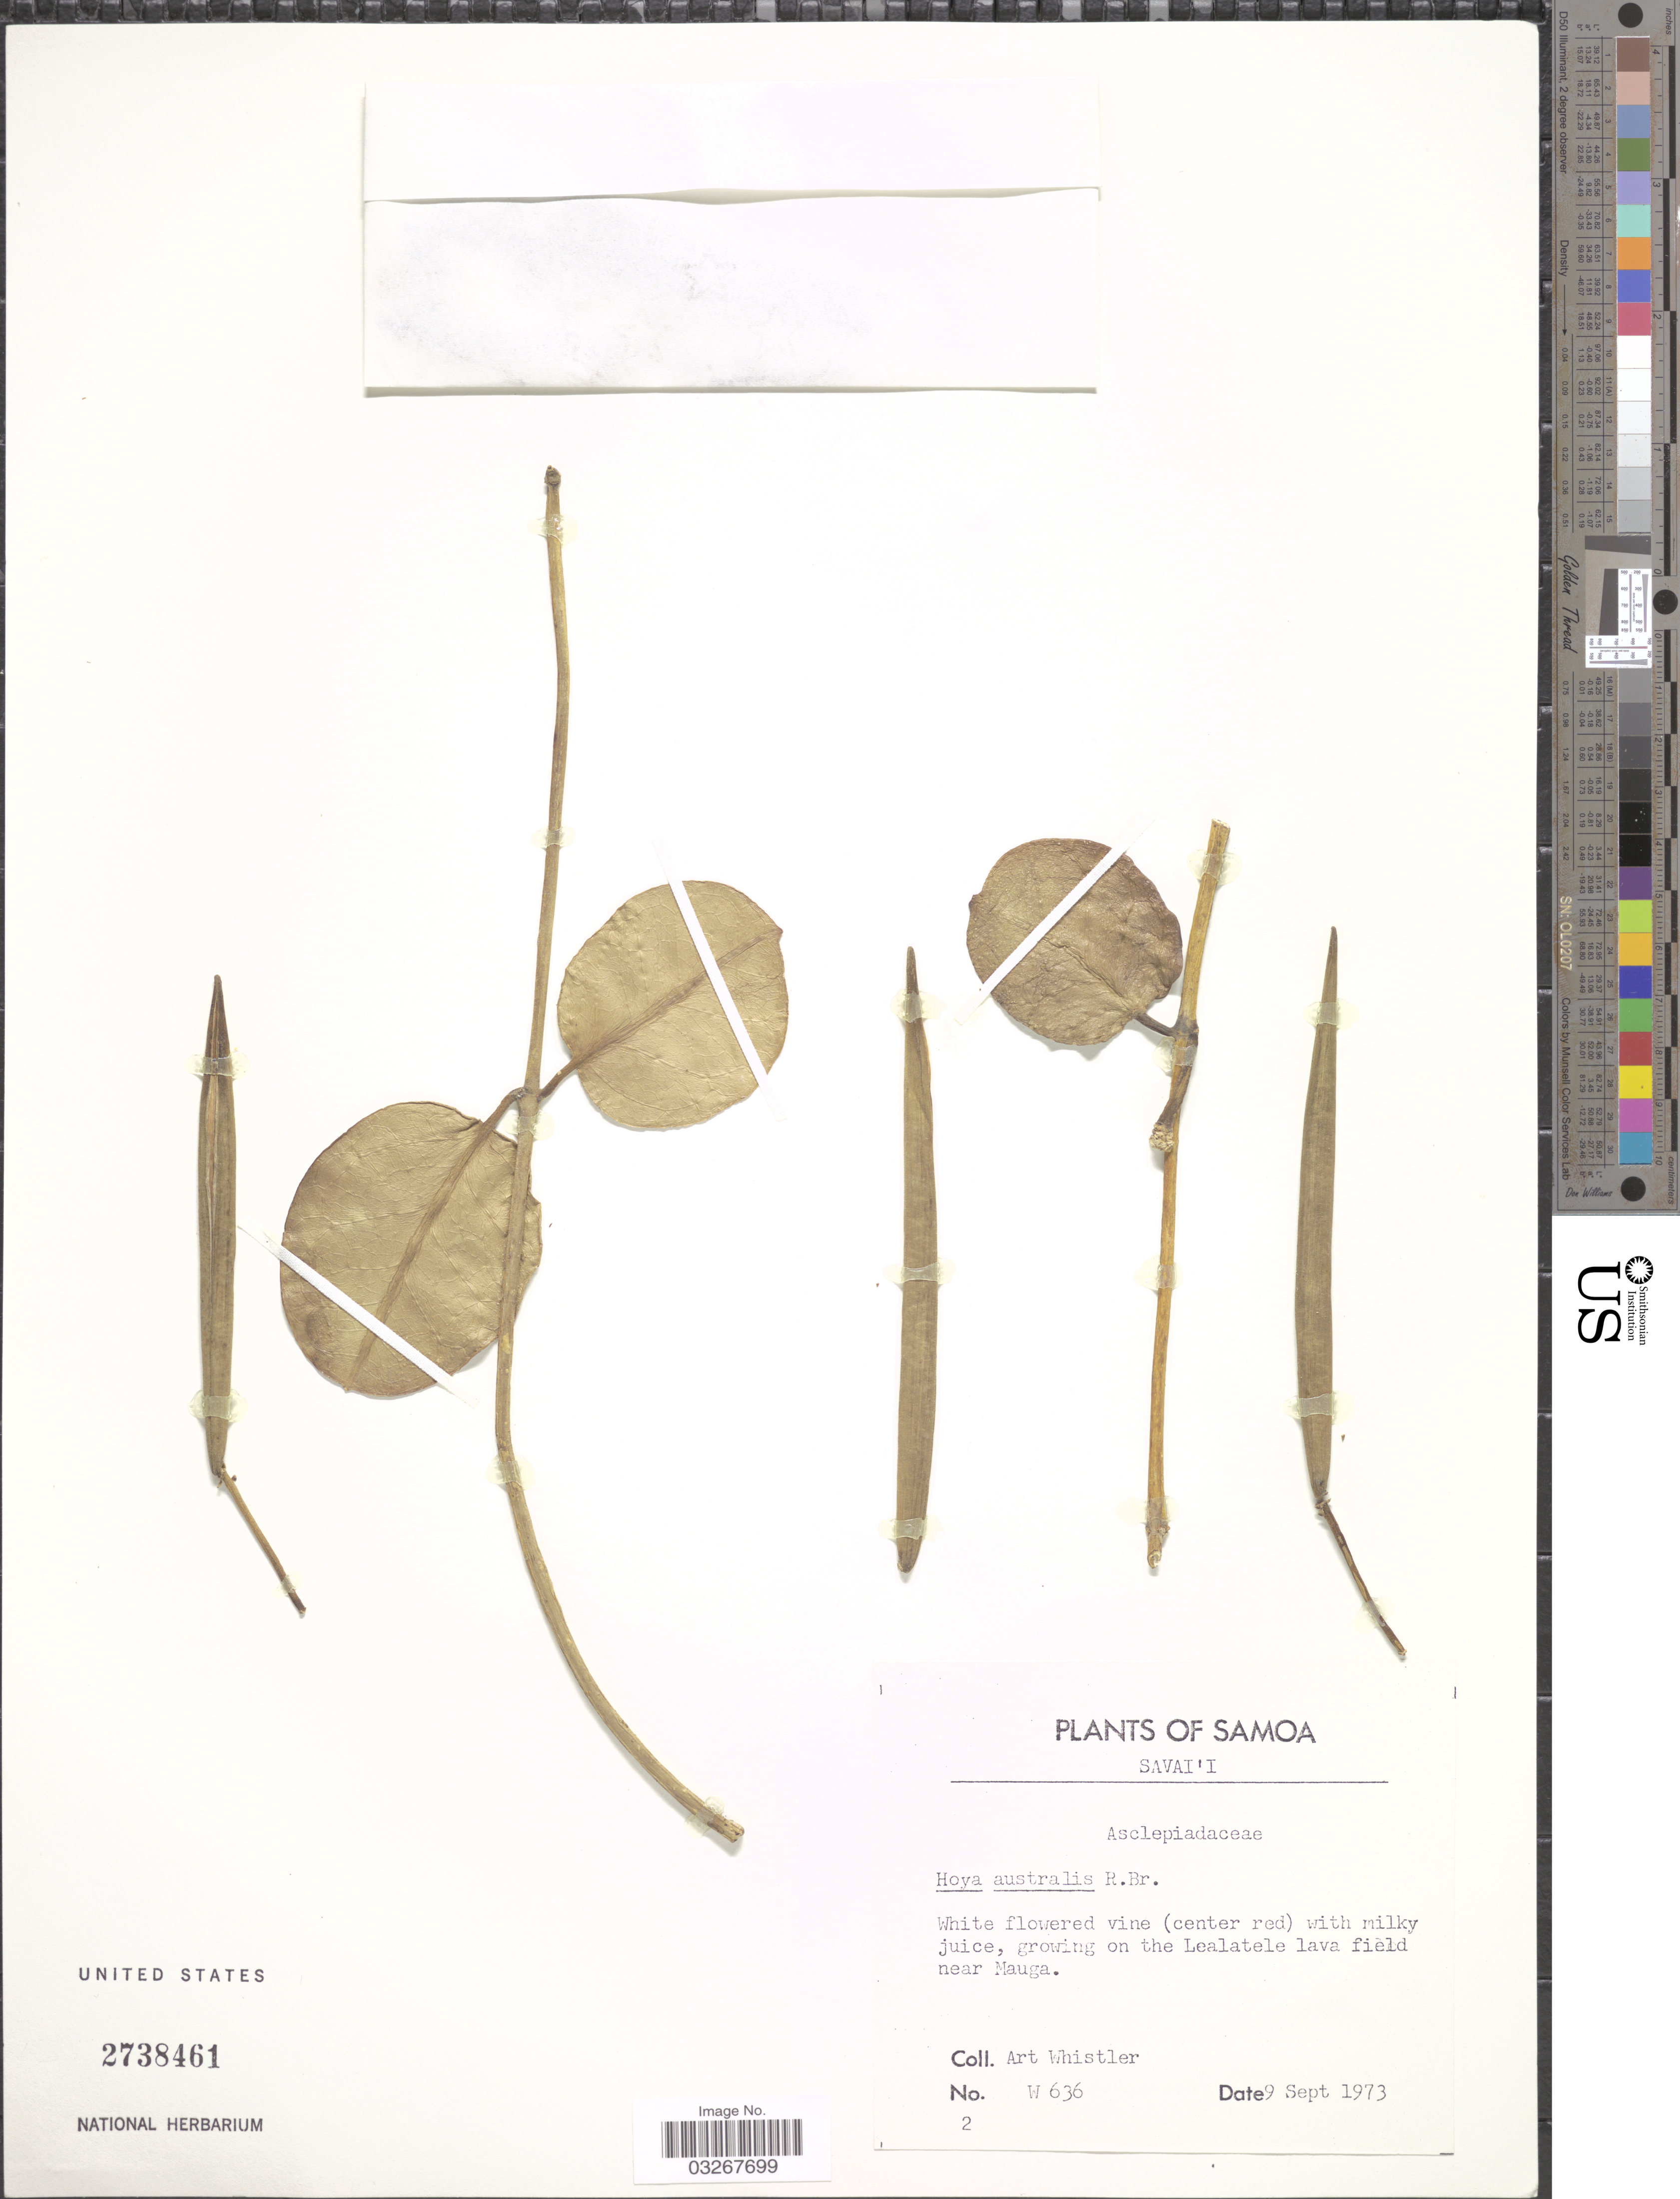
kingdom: Plantae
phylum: Tracheophyta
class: Magnoliopsida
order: Gentianales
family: Apocynaceae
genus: Hoya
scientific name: Hoya australis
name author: R. Br. ex J. Traill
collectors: A. Whistler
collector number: W636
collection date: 1973-09-09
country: Samoa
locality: Samoa. Savai'i. Near Mauga.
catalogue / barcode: US 2738461